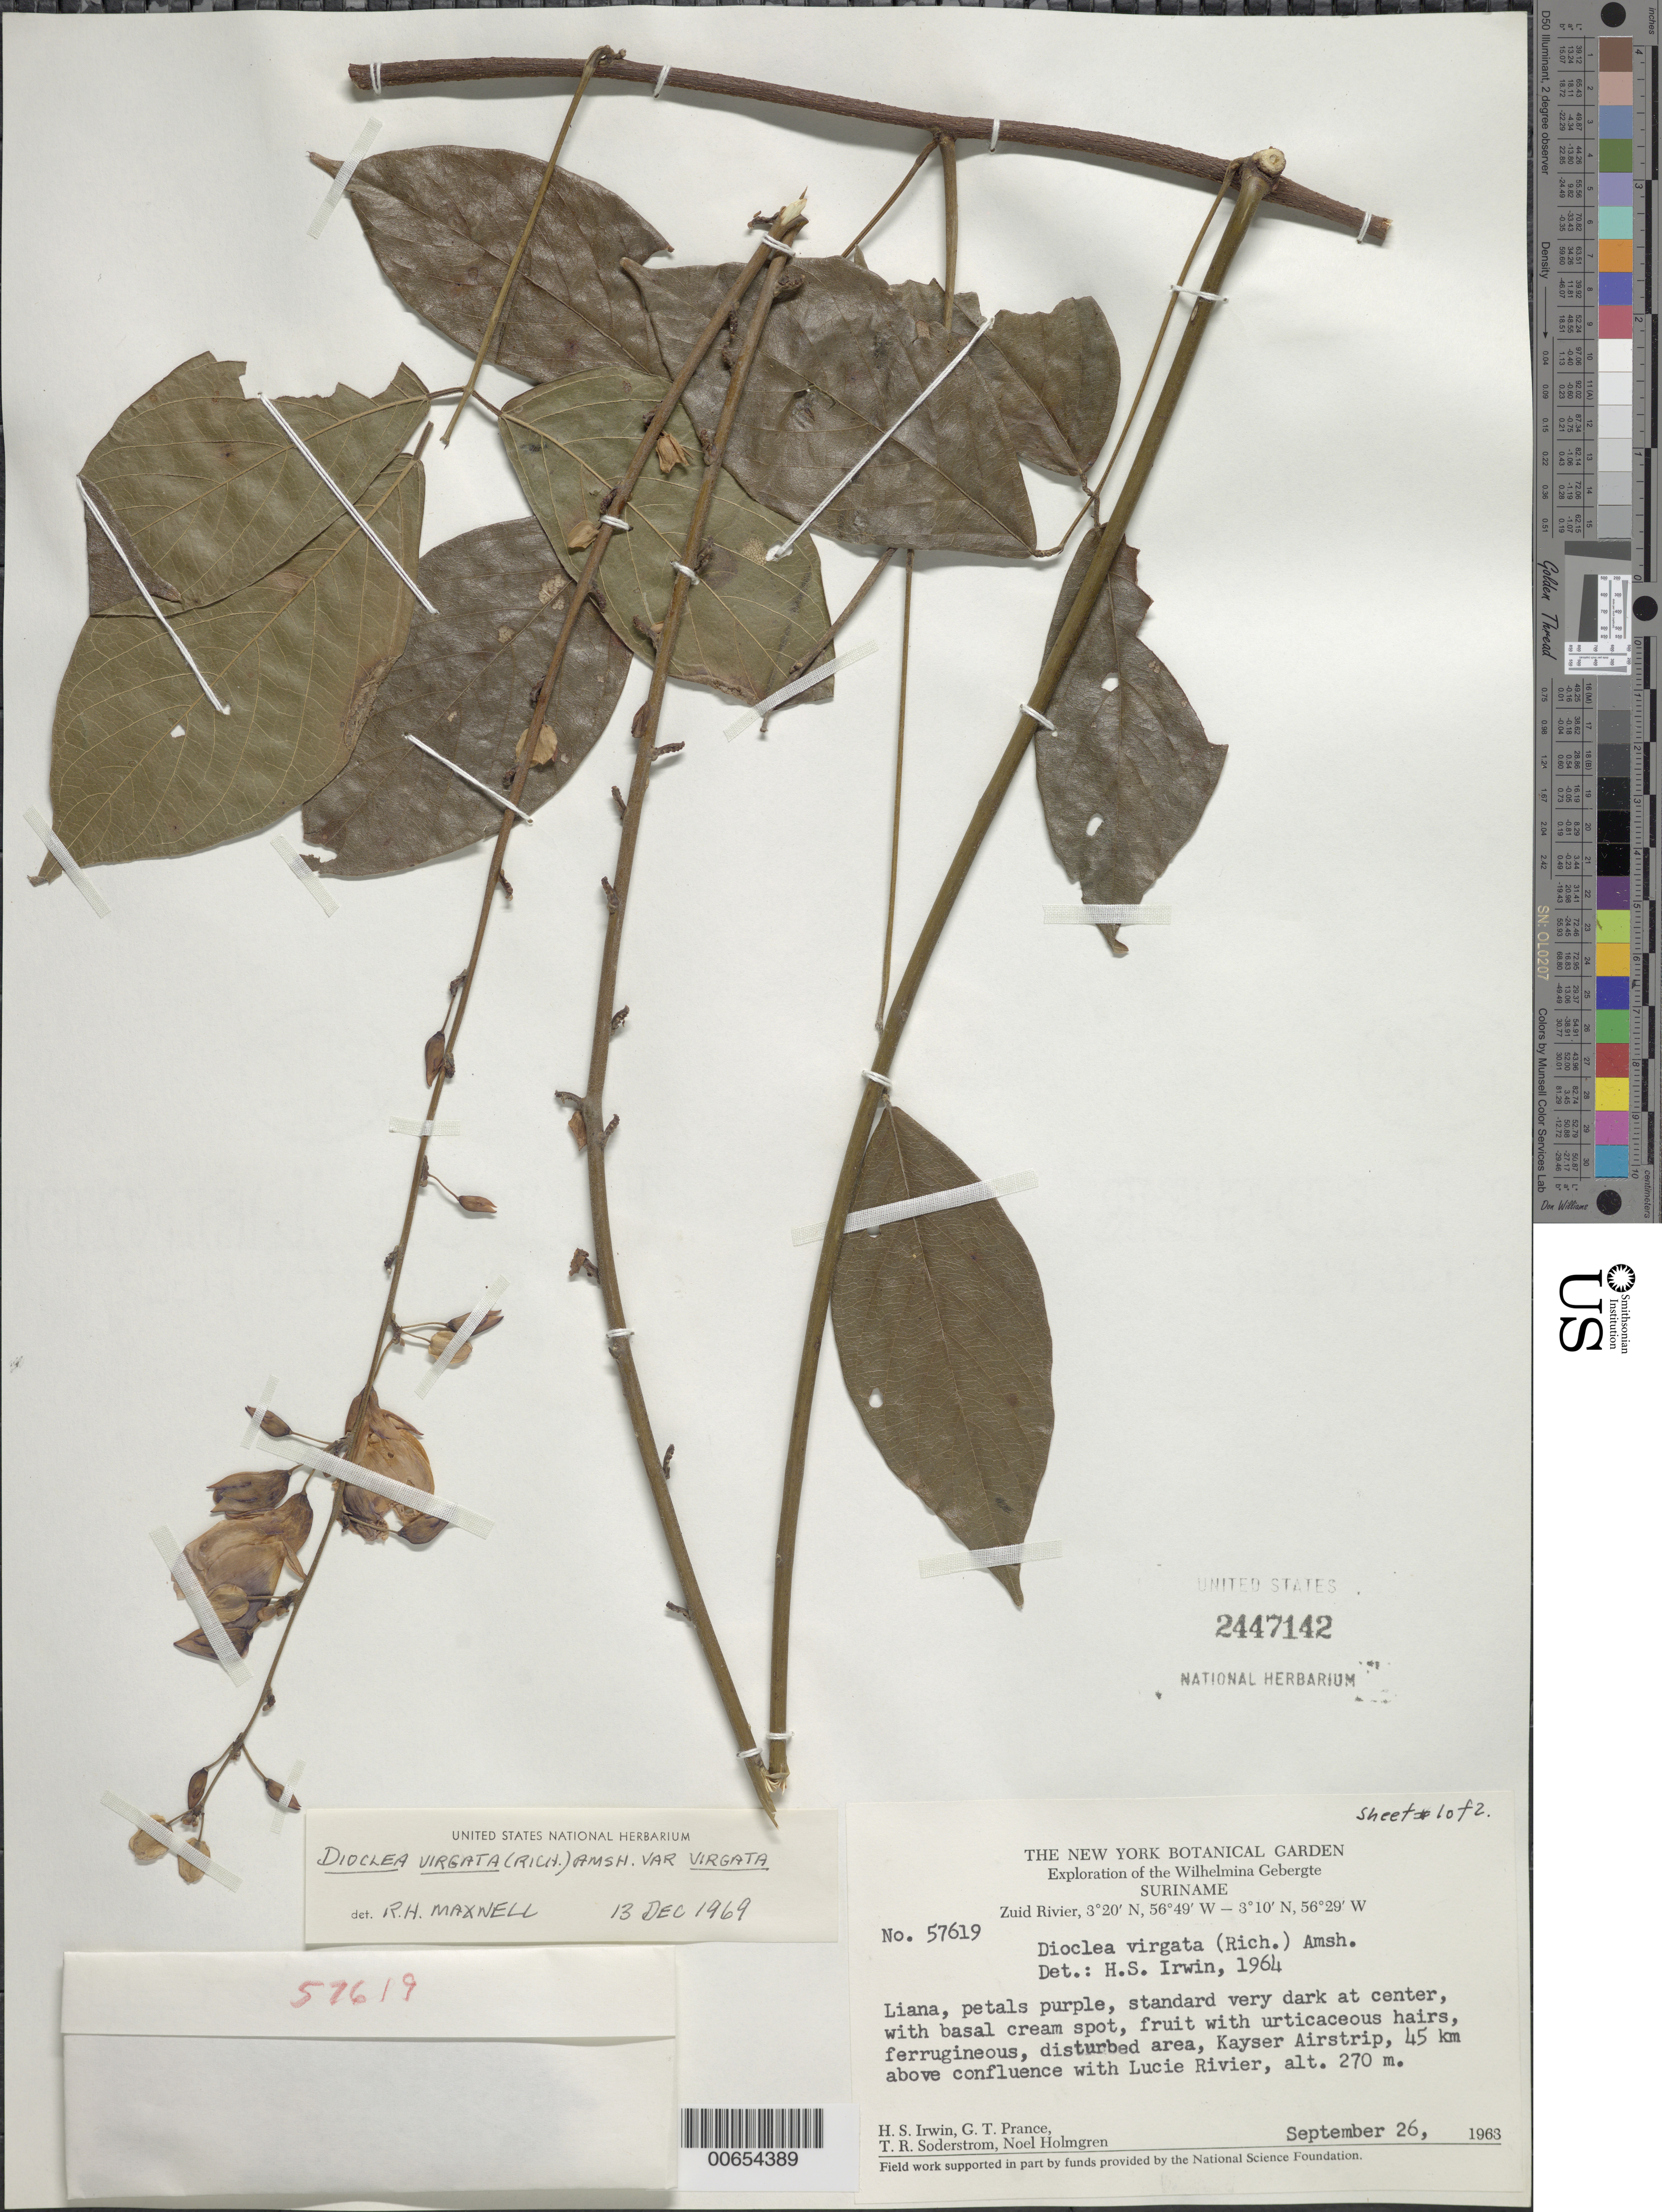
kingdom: Plantae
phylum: Tracheophyta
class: Magnoliopsida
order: Fabales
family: Fabaceae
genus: Dioclea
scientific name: Dioclea virgata var. virgata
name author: (Rich.) Amshoff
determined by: Maxwell, R. H., (JEF), Indiana University Southeast (UNITED STATES)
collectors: H. Irwin, G. T. Prance, T. R. Soderstrom & N. H. Holmgren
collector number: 57619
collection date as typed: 26-Sep-63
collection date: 1963-09-26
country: Suriname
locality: Kayser Airstrip, Zuid R., 45 km above confl. with Lucie R., Wilhelmina Gebergte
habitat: Disturbed area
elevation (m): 270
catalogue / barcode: US 2447142